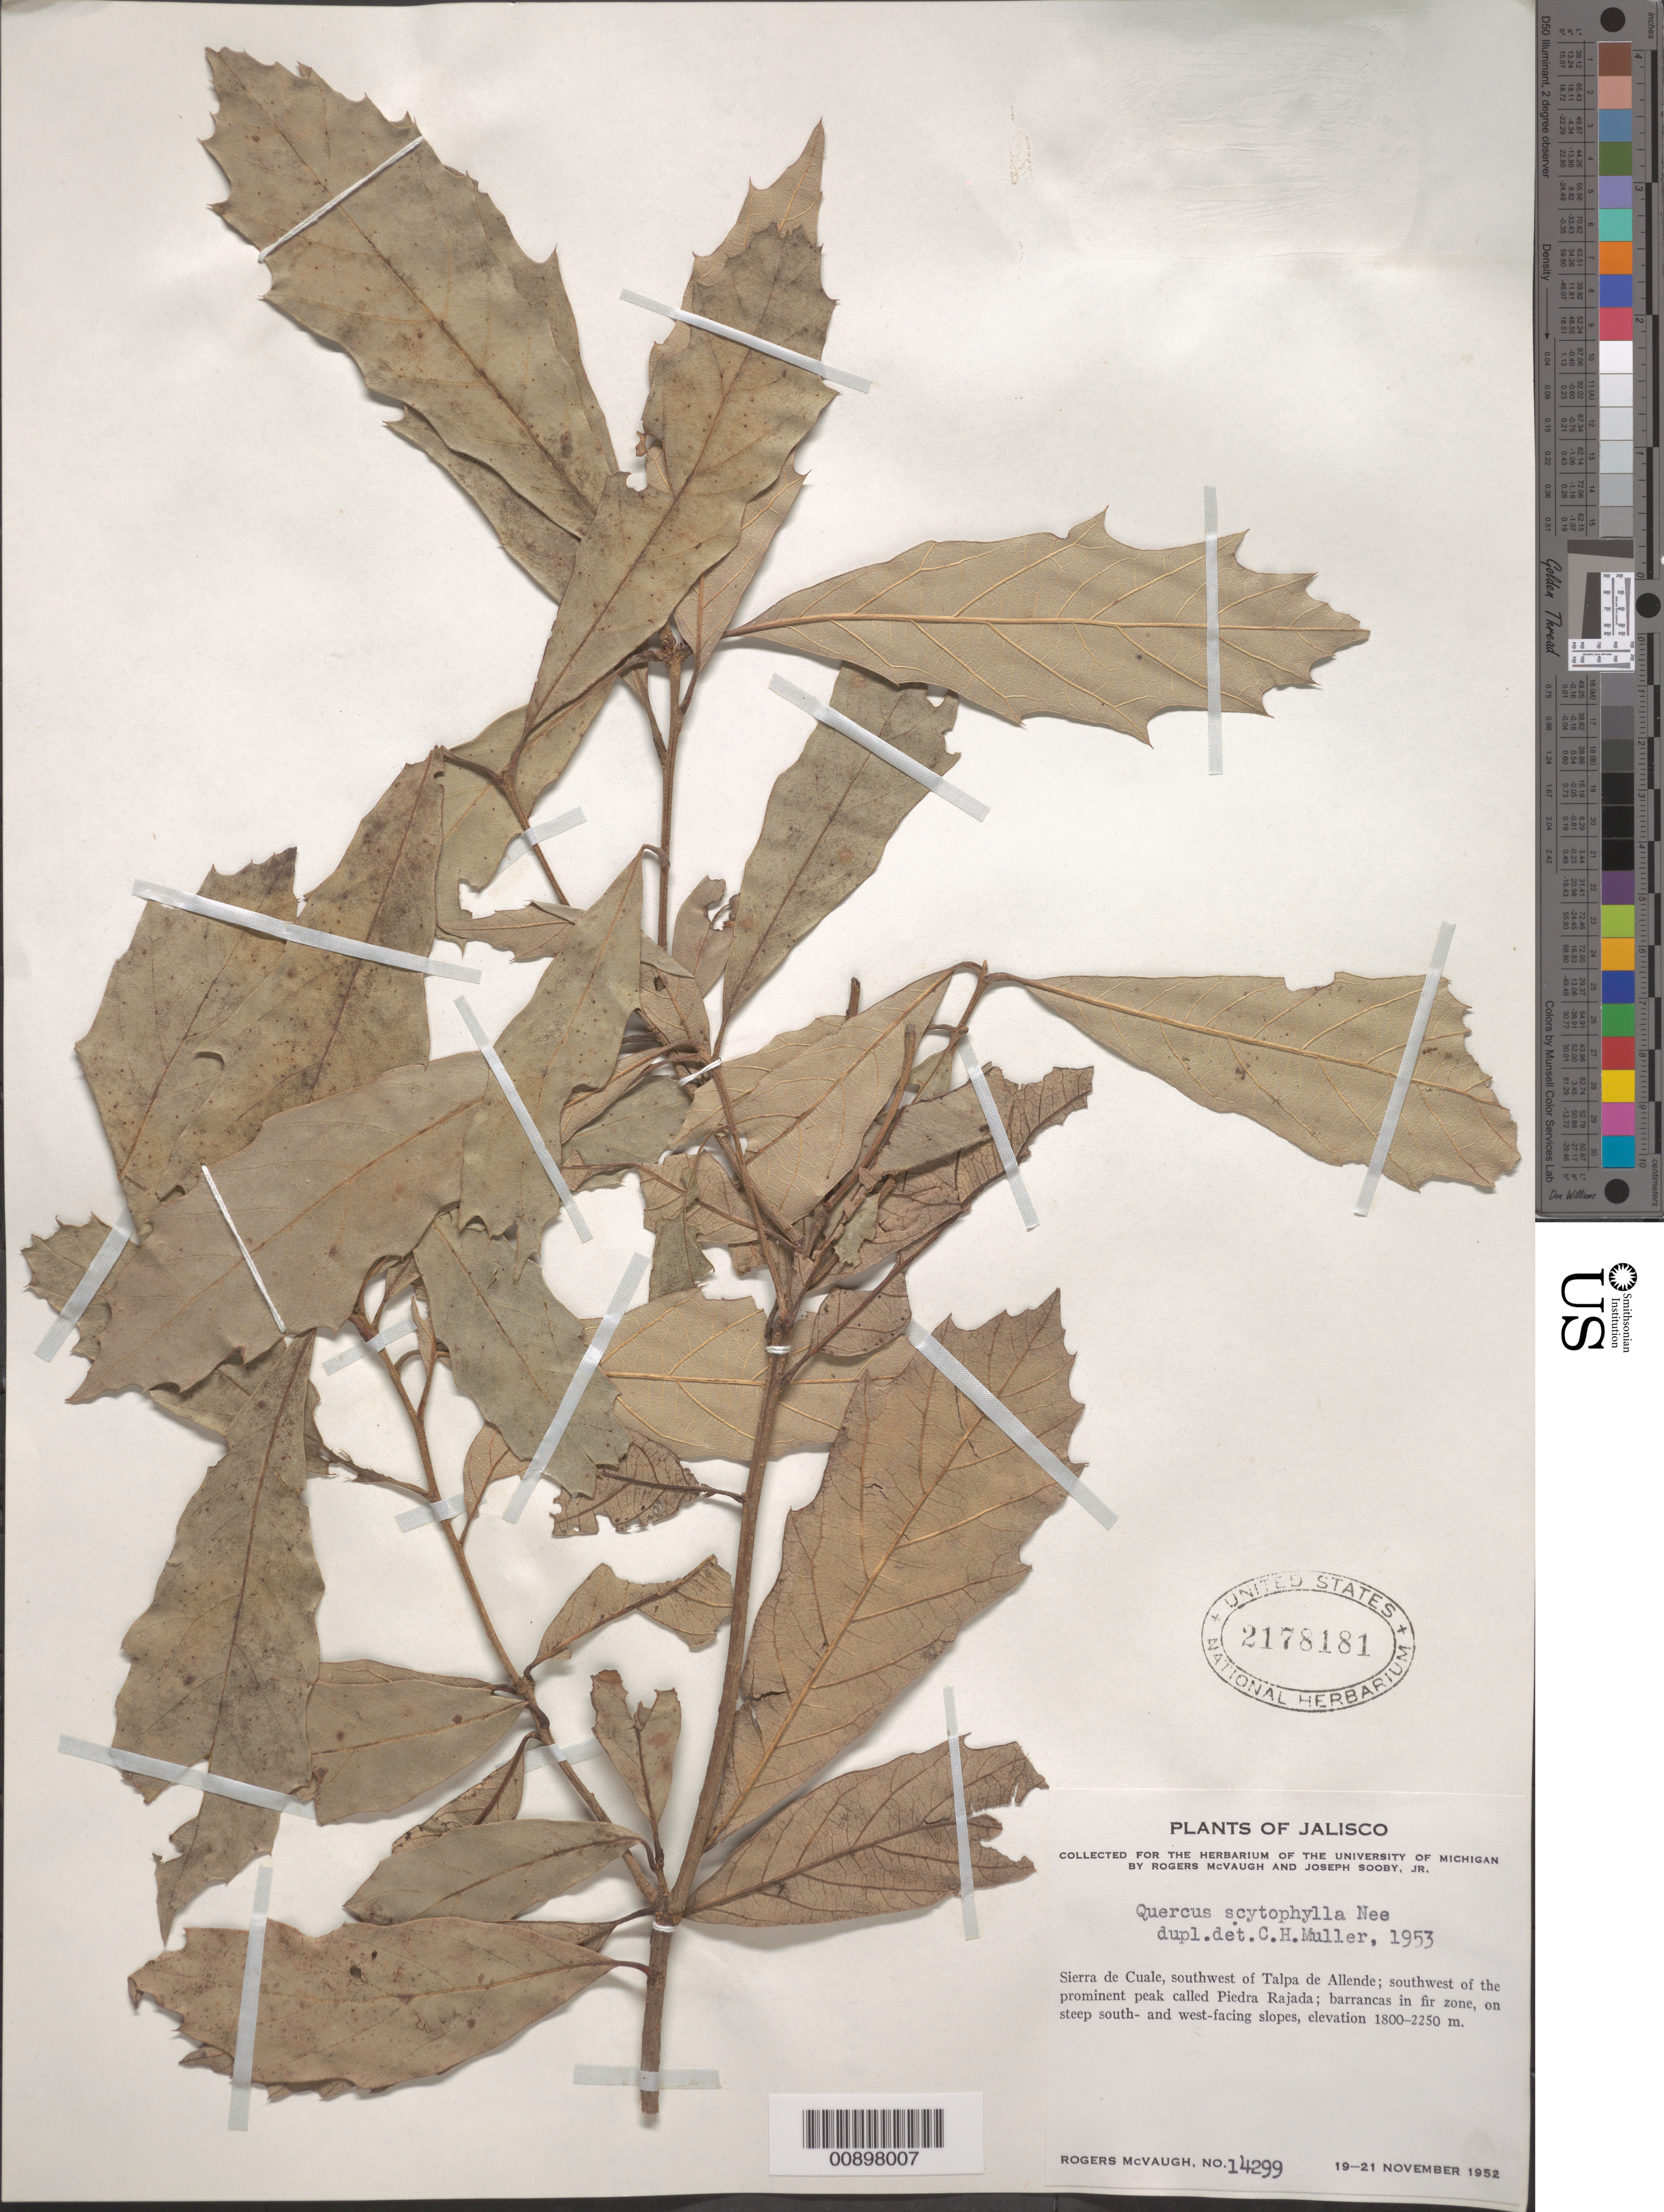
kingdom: Plantae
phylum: Tracheophyta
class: Magnoliopsida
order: Fagales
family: Fagaceae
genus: Quercus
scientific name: Quercus scytophylla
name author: Liebm.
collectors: R. McVaugh & J. Sooby Jr.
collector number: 14299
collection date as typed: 19 Nov 1952 to 21 Nov 1952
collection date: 1952-11-19/1952-11-21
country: Mexico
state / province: Jalisco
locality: Sierra de Cuale, southwest of Talpa de Allende; southwest of the prominent peak called Piedra Rajada.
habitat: Barrancas in fir zone, on teep south - and west - facing slopes.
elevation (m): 2250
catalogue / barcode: US 2178181